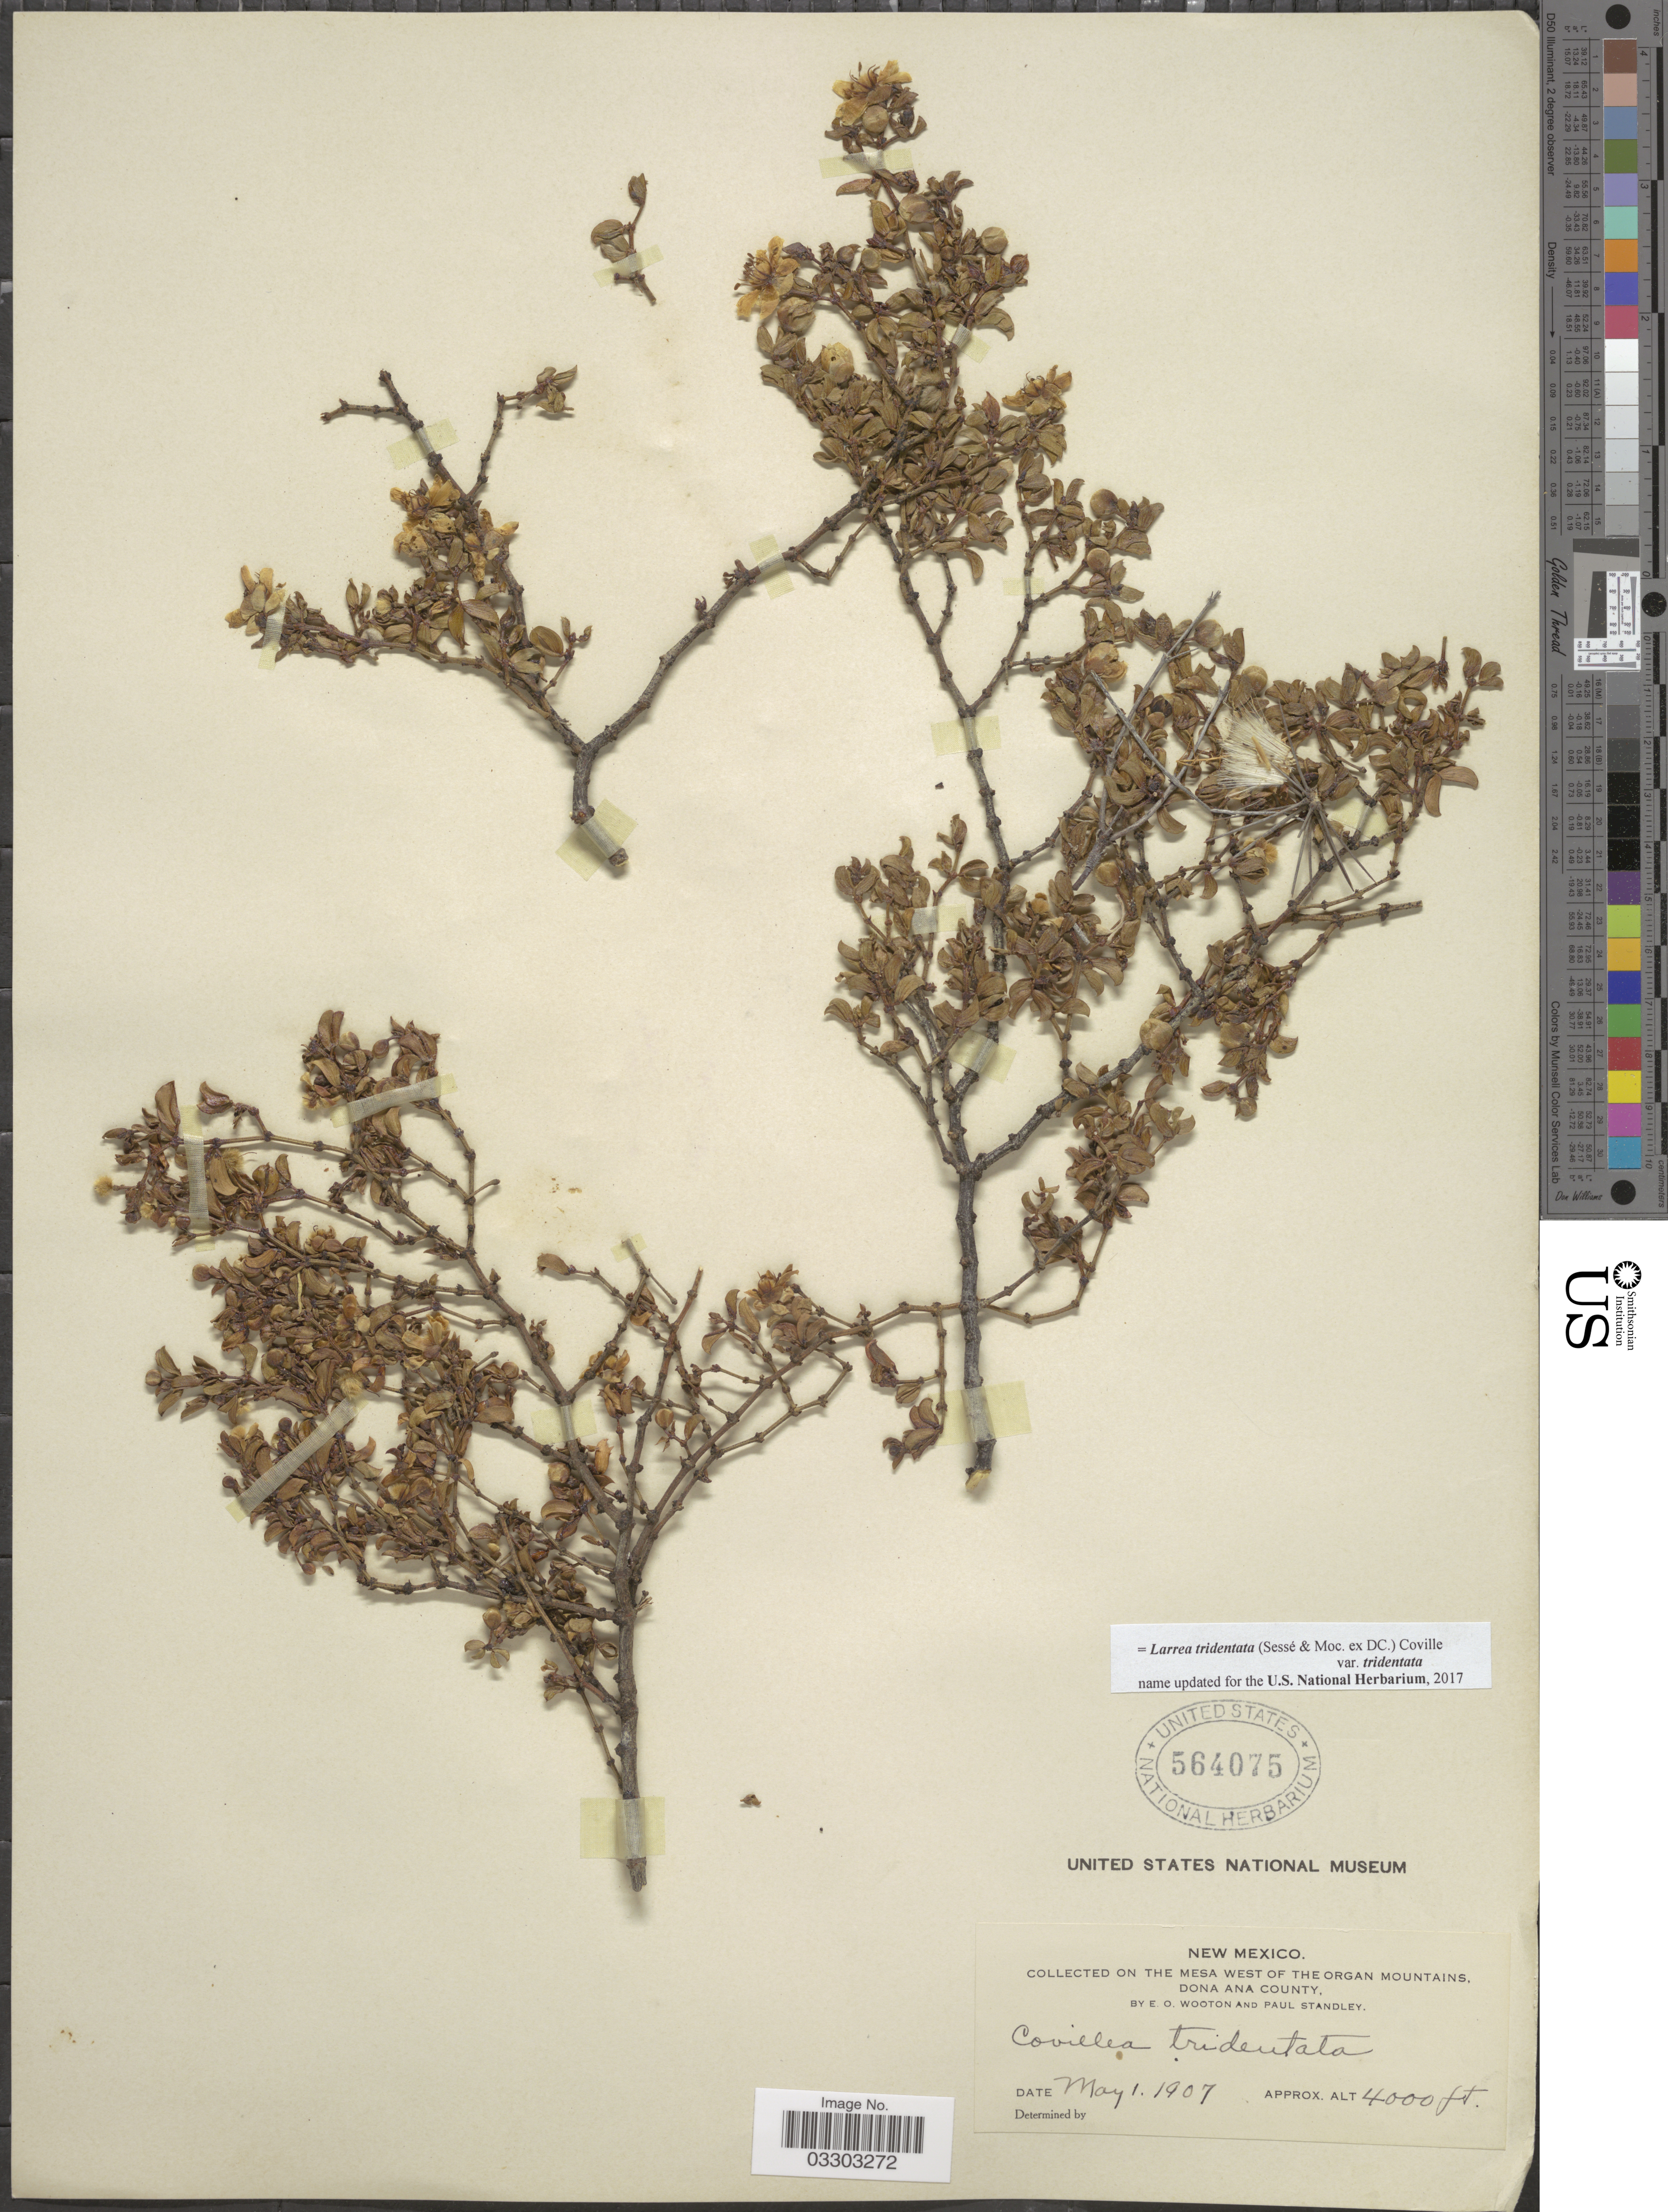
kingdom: Plantae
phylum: Tracheophyta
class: Magnoliopsida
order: Zygophyllales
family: Zygophyllaceae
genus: Larrea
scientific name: Larrea tridentata var. tridentata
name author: (Sessé & Moc. ex DC.) Coville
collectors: E. O. Wooton & P. C. Standley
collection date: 1907-05-01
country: United States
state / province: New Mexico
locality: On the Mesa west of The Organ Mountains, Dona Ana County.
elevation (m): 1219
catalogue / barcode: US 564075